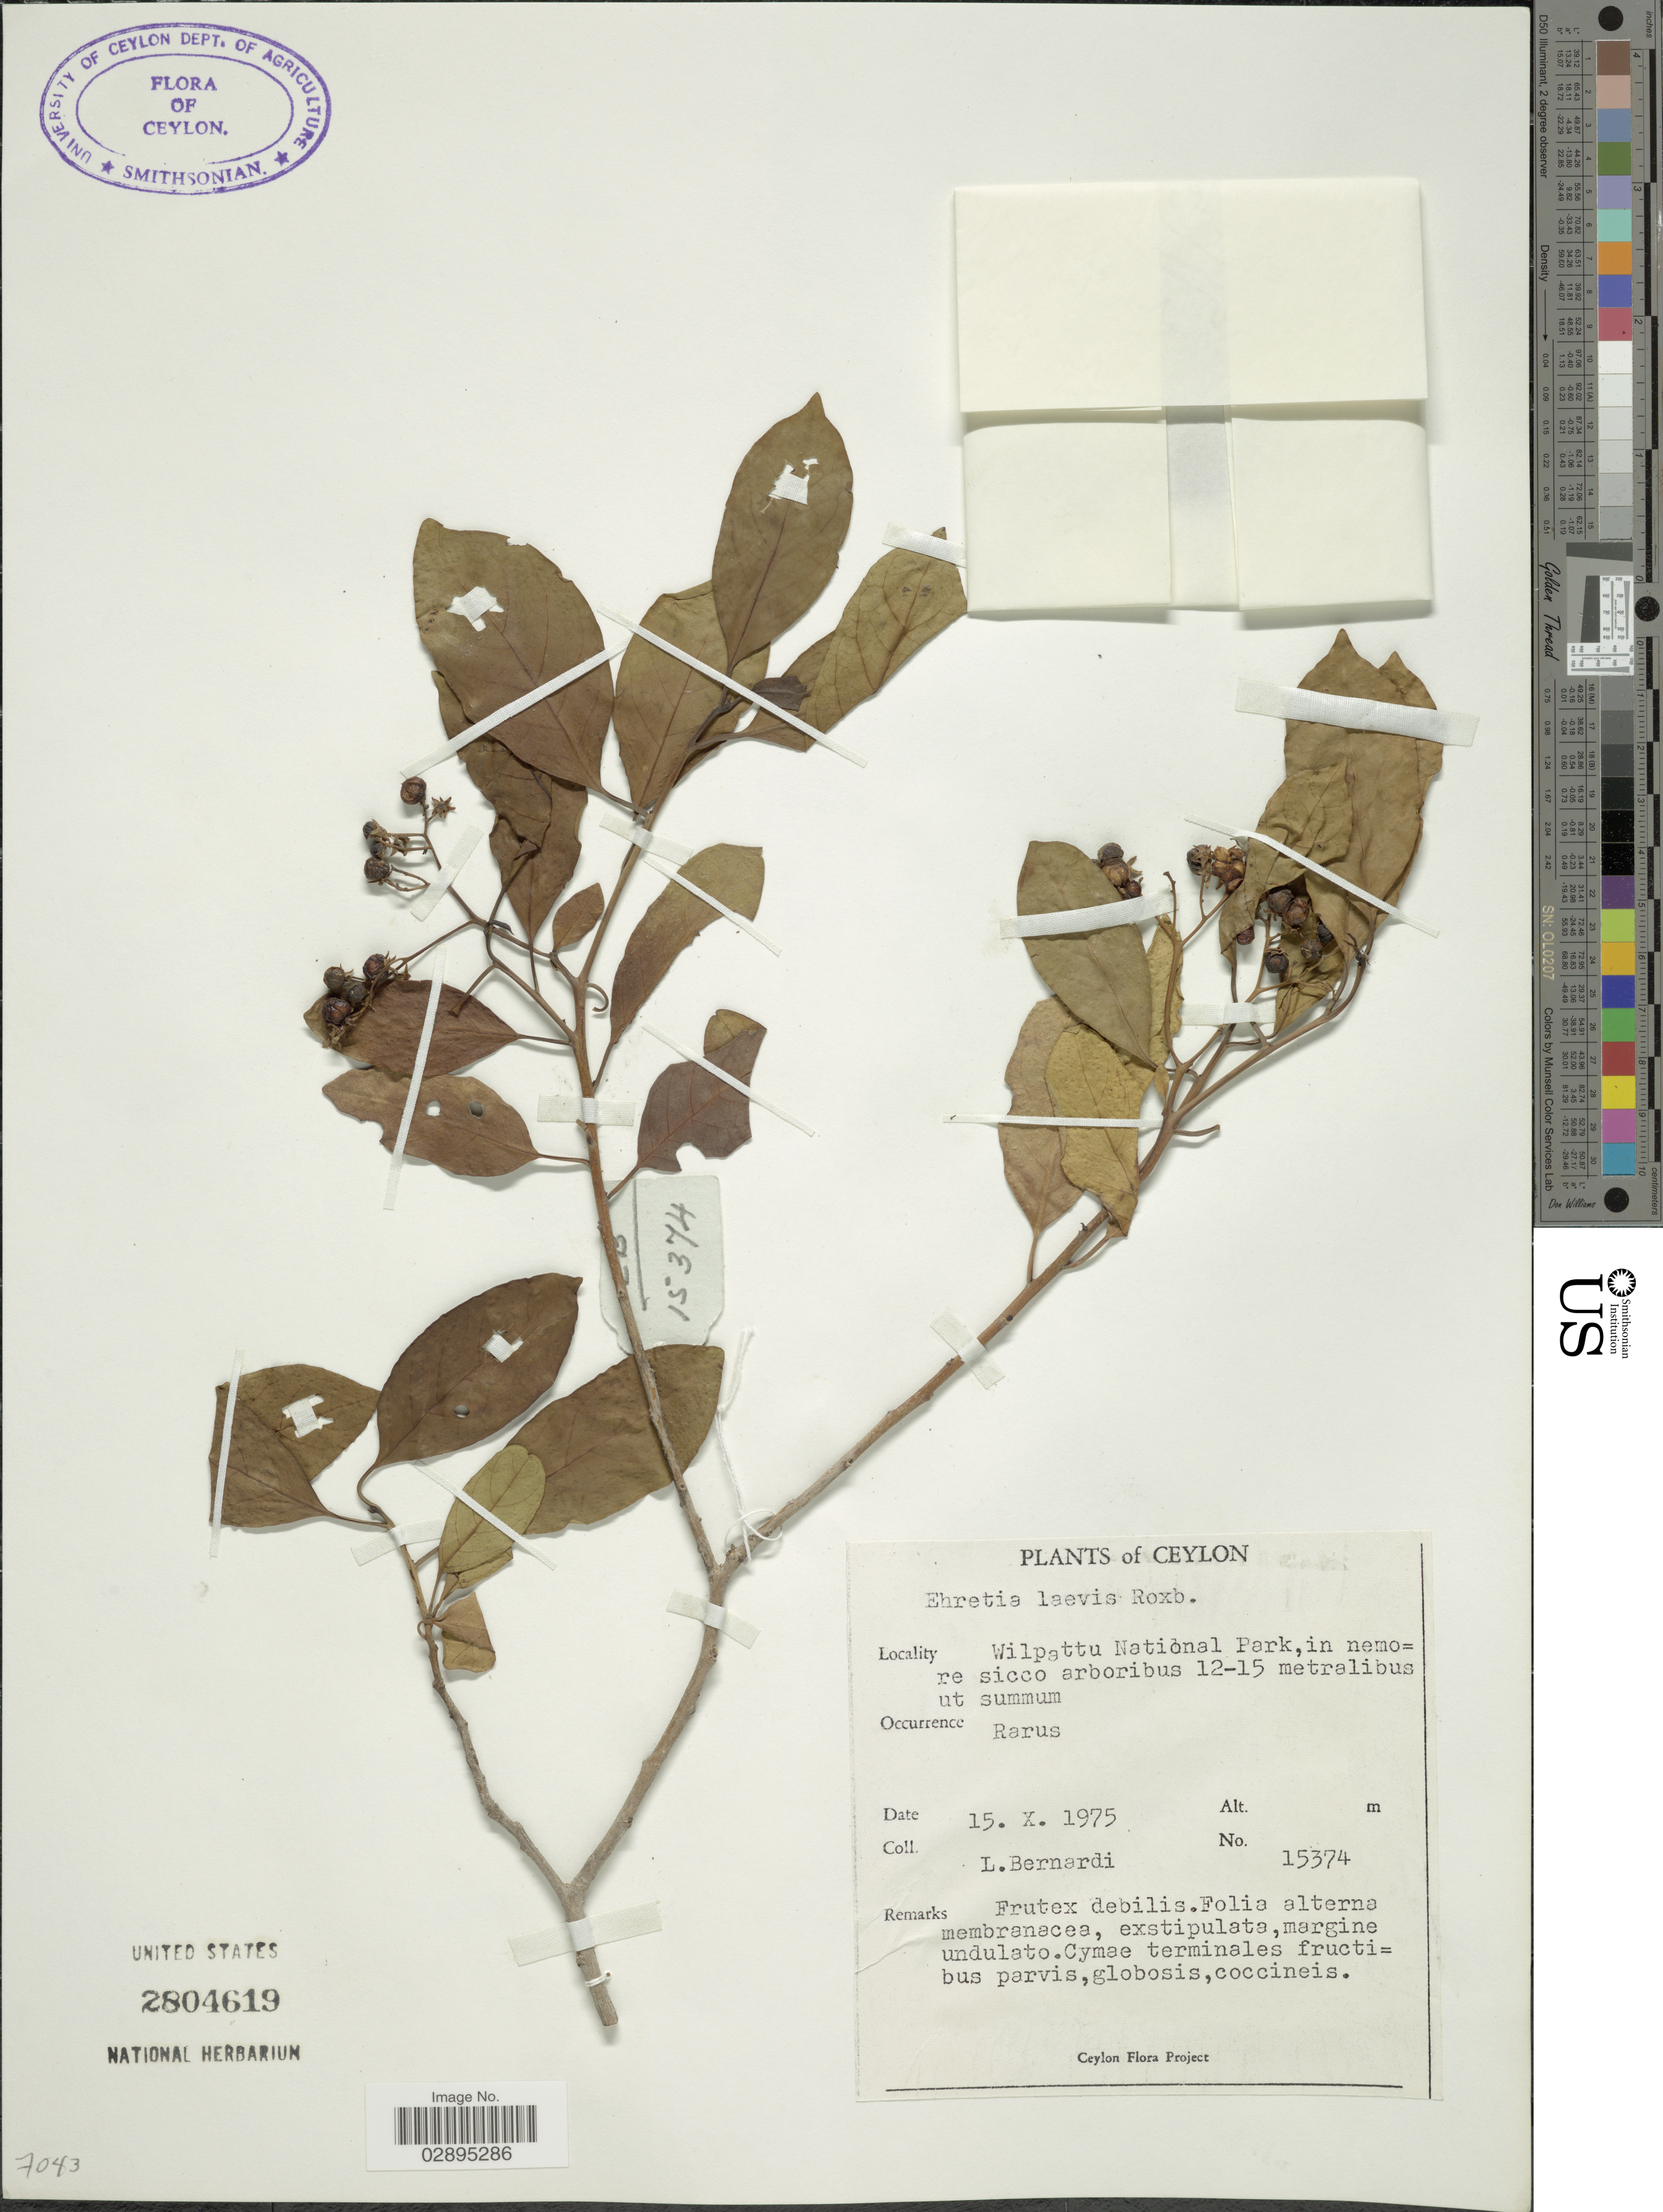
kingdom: Plantae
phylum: Tracheophyta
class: Magnoliopsida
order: Boraginales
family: Ehretiaceae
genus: Ehretia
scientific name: Ehretia laevis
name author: Roxb.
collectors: L. Bernardi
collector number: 15374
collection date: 1975-10-15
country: Sri Lanka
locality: Wilpattu National Park. Ceylon.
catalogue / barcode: US 2804619